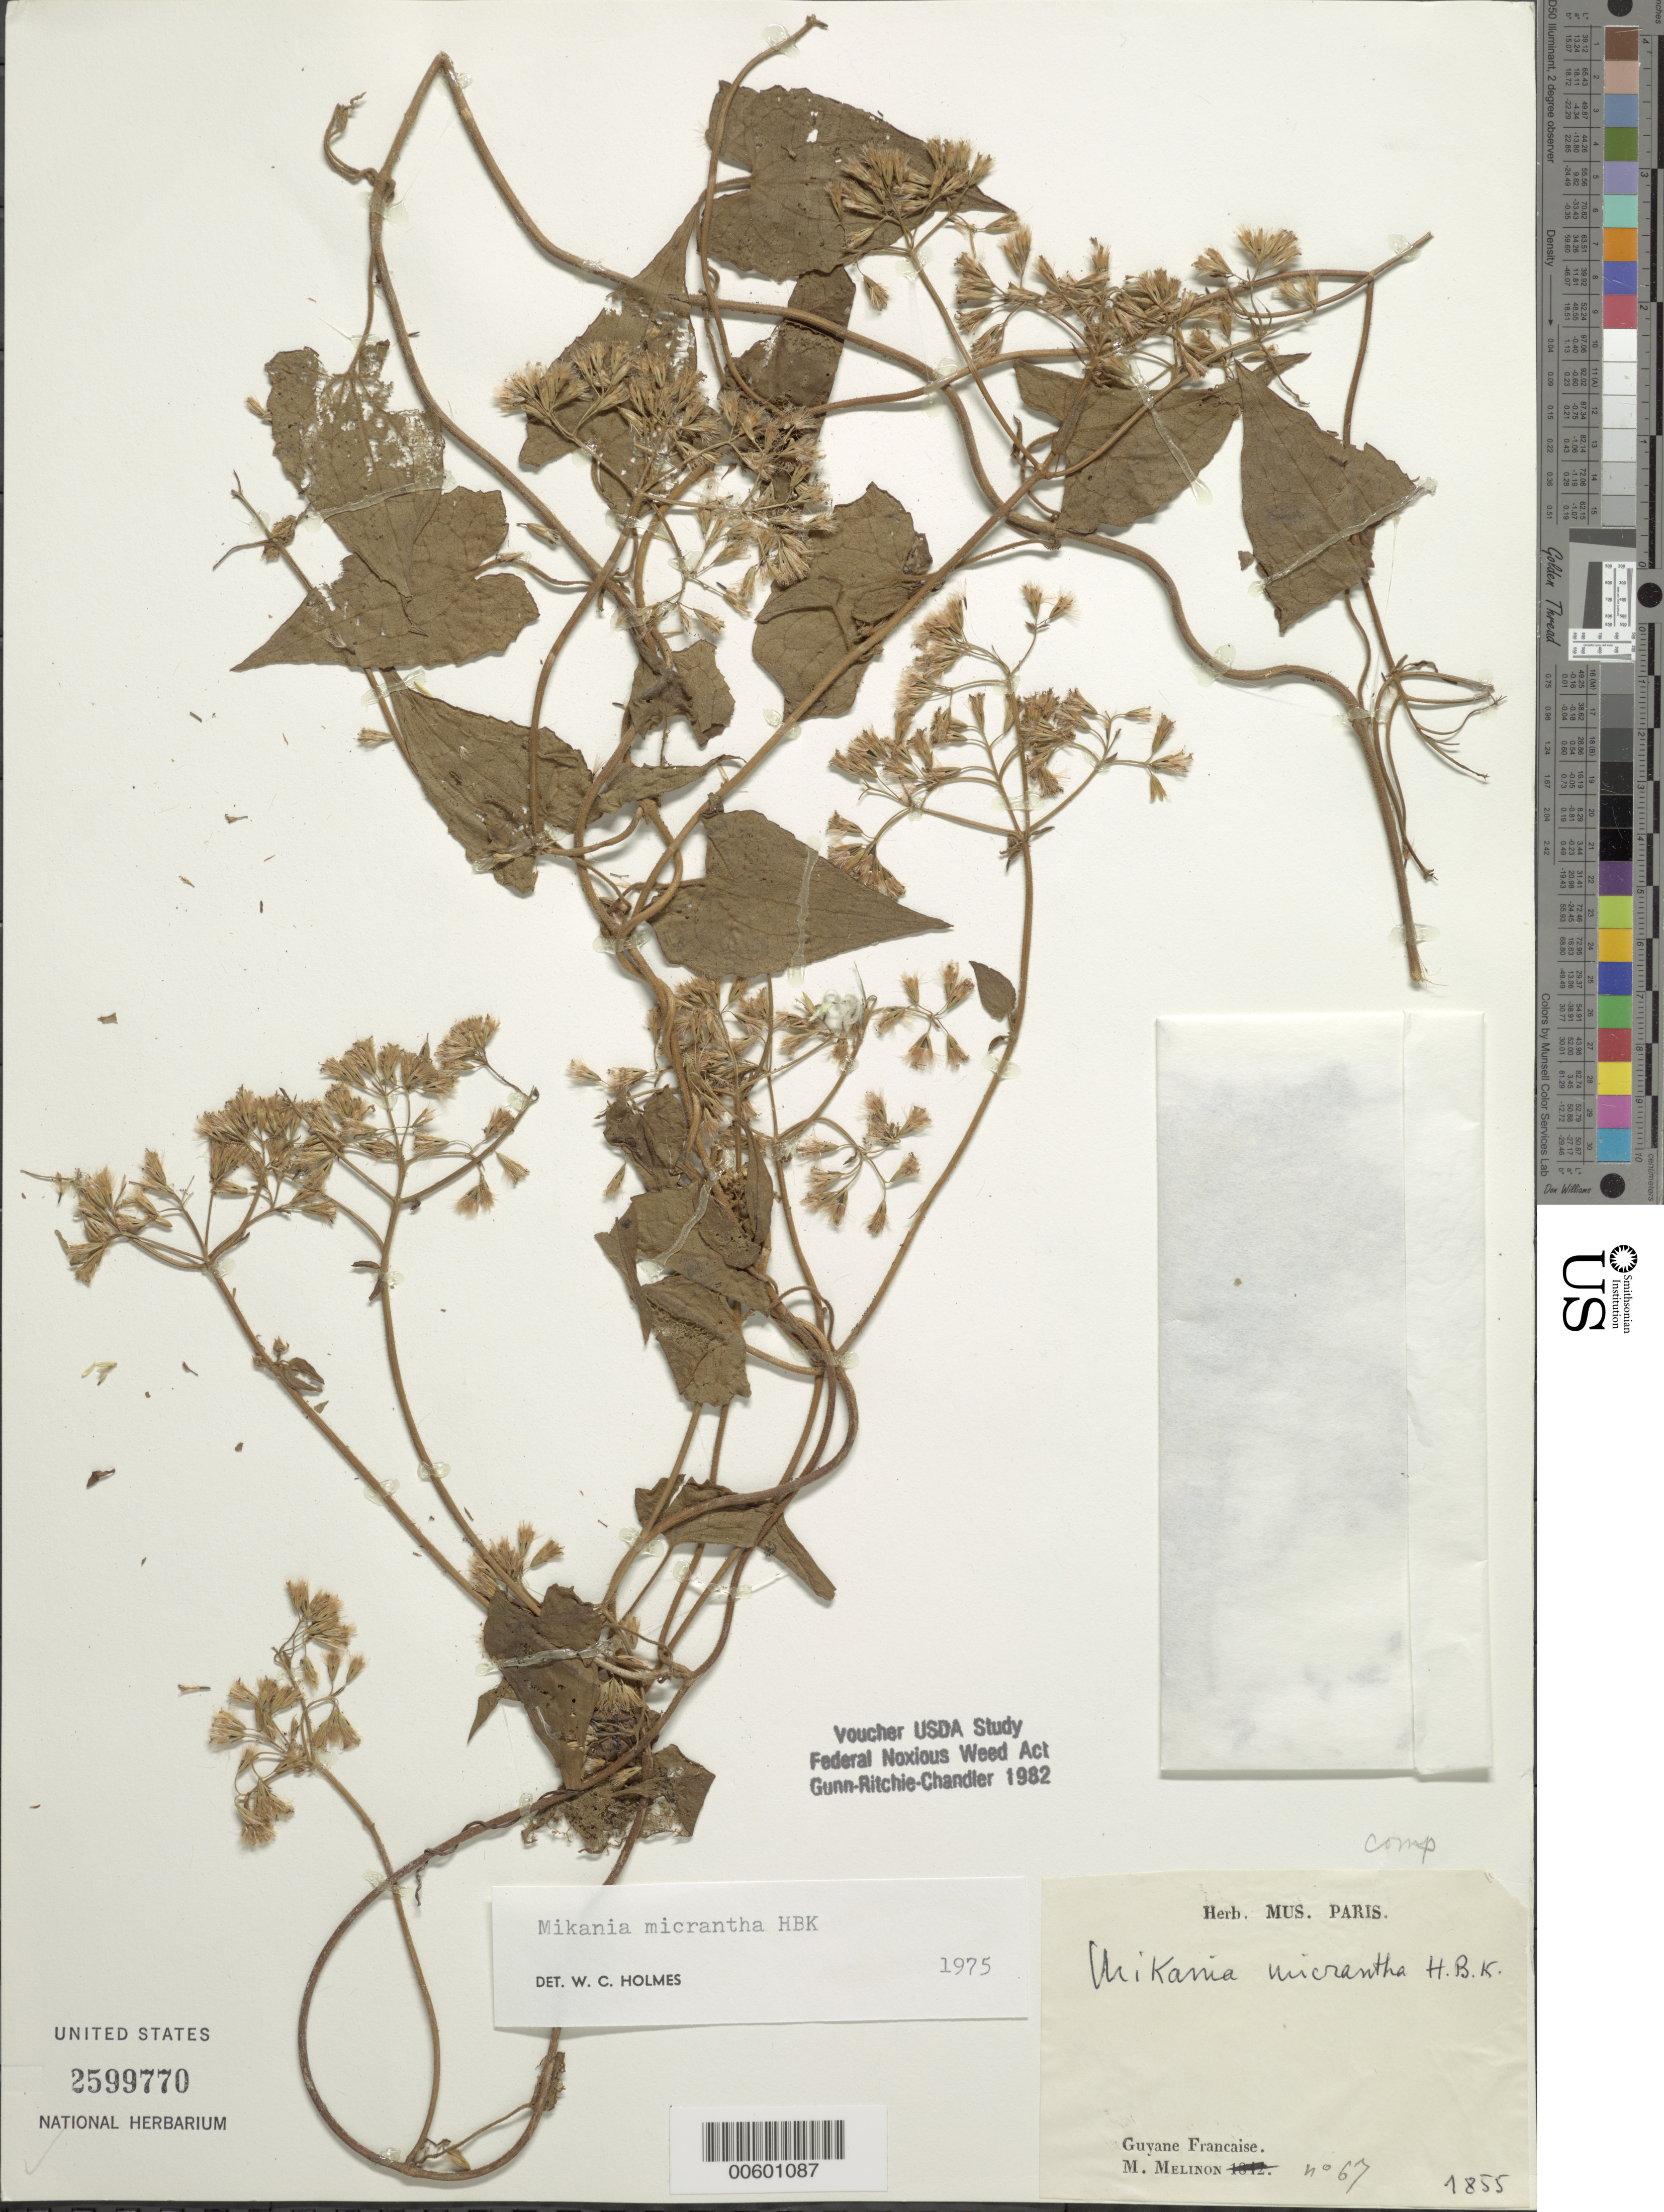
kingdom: Plantae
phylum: Tracheophyta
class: Magnoliopsida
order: Asterales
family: Asteraceae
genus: Mikania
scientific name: Mikania micrantha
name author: Kunth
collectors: E. Mélinon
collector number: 67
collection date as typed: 1855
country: French Guiana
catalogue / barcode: US 2599770